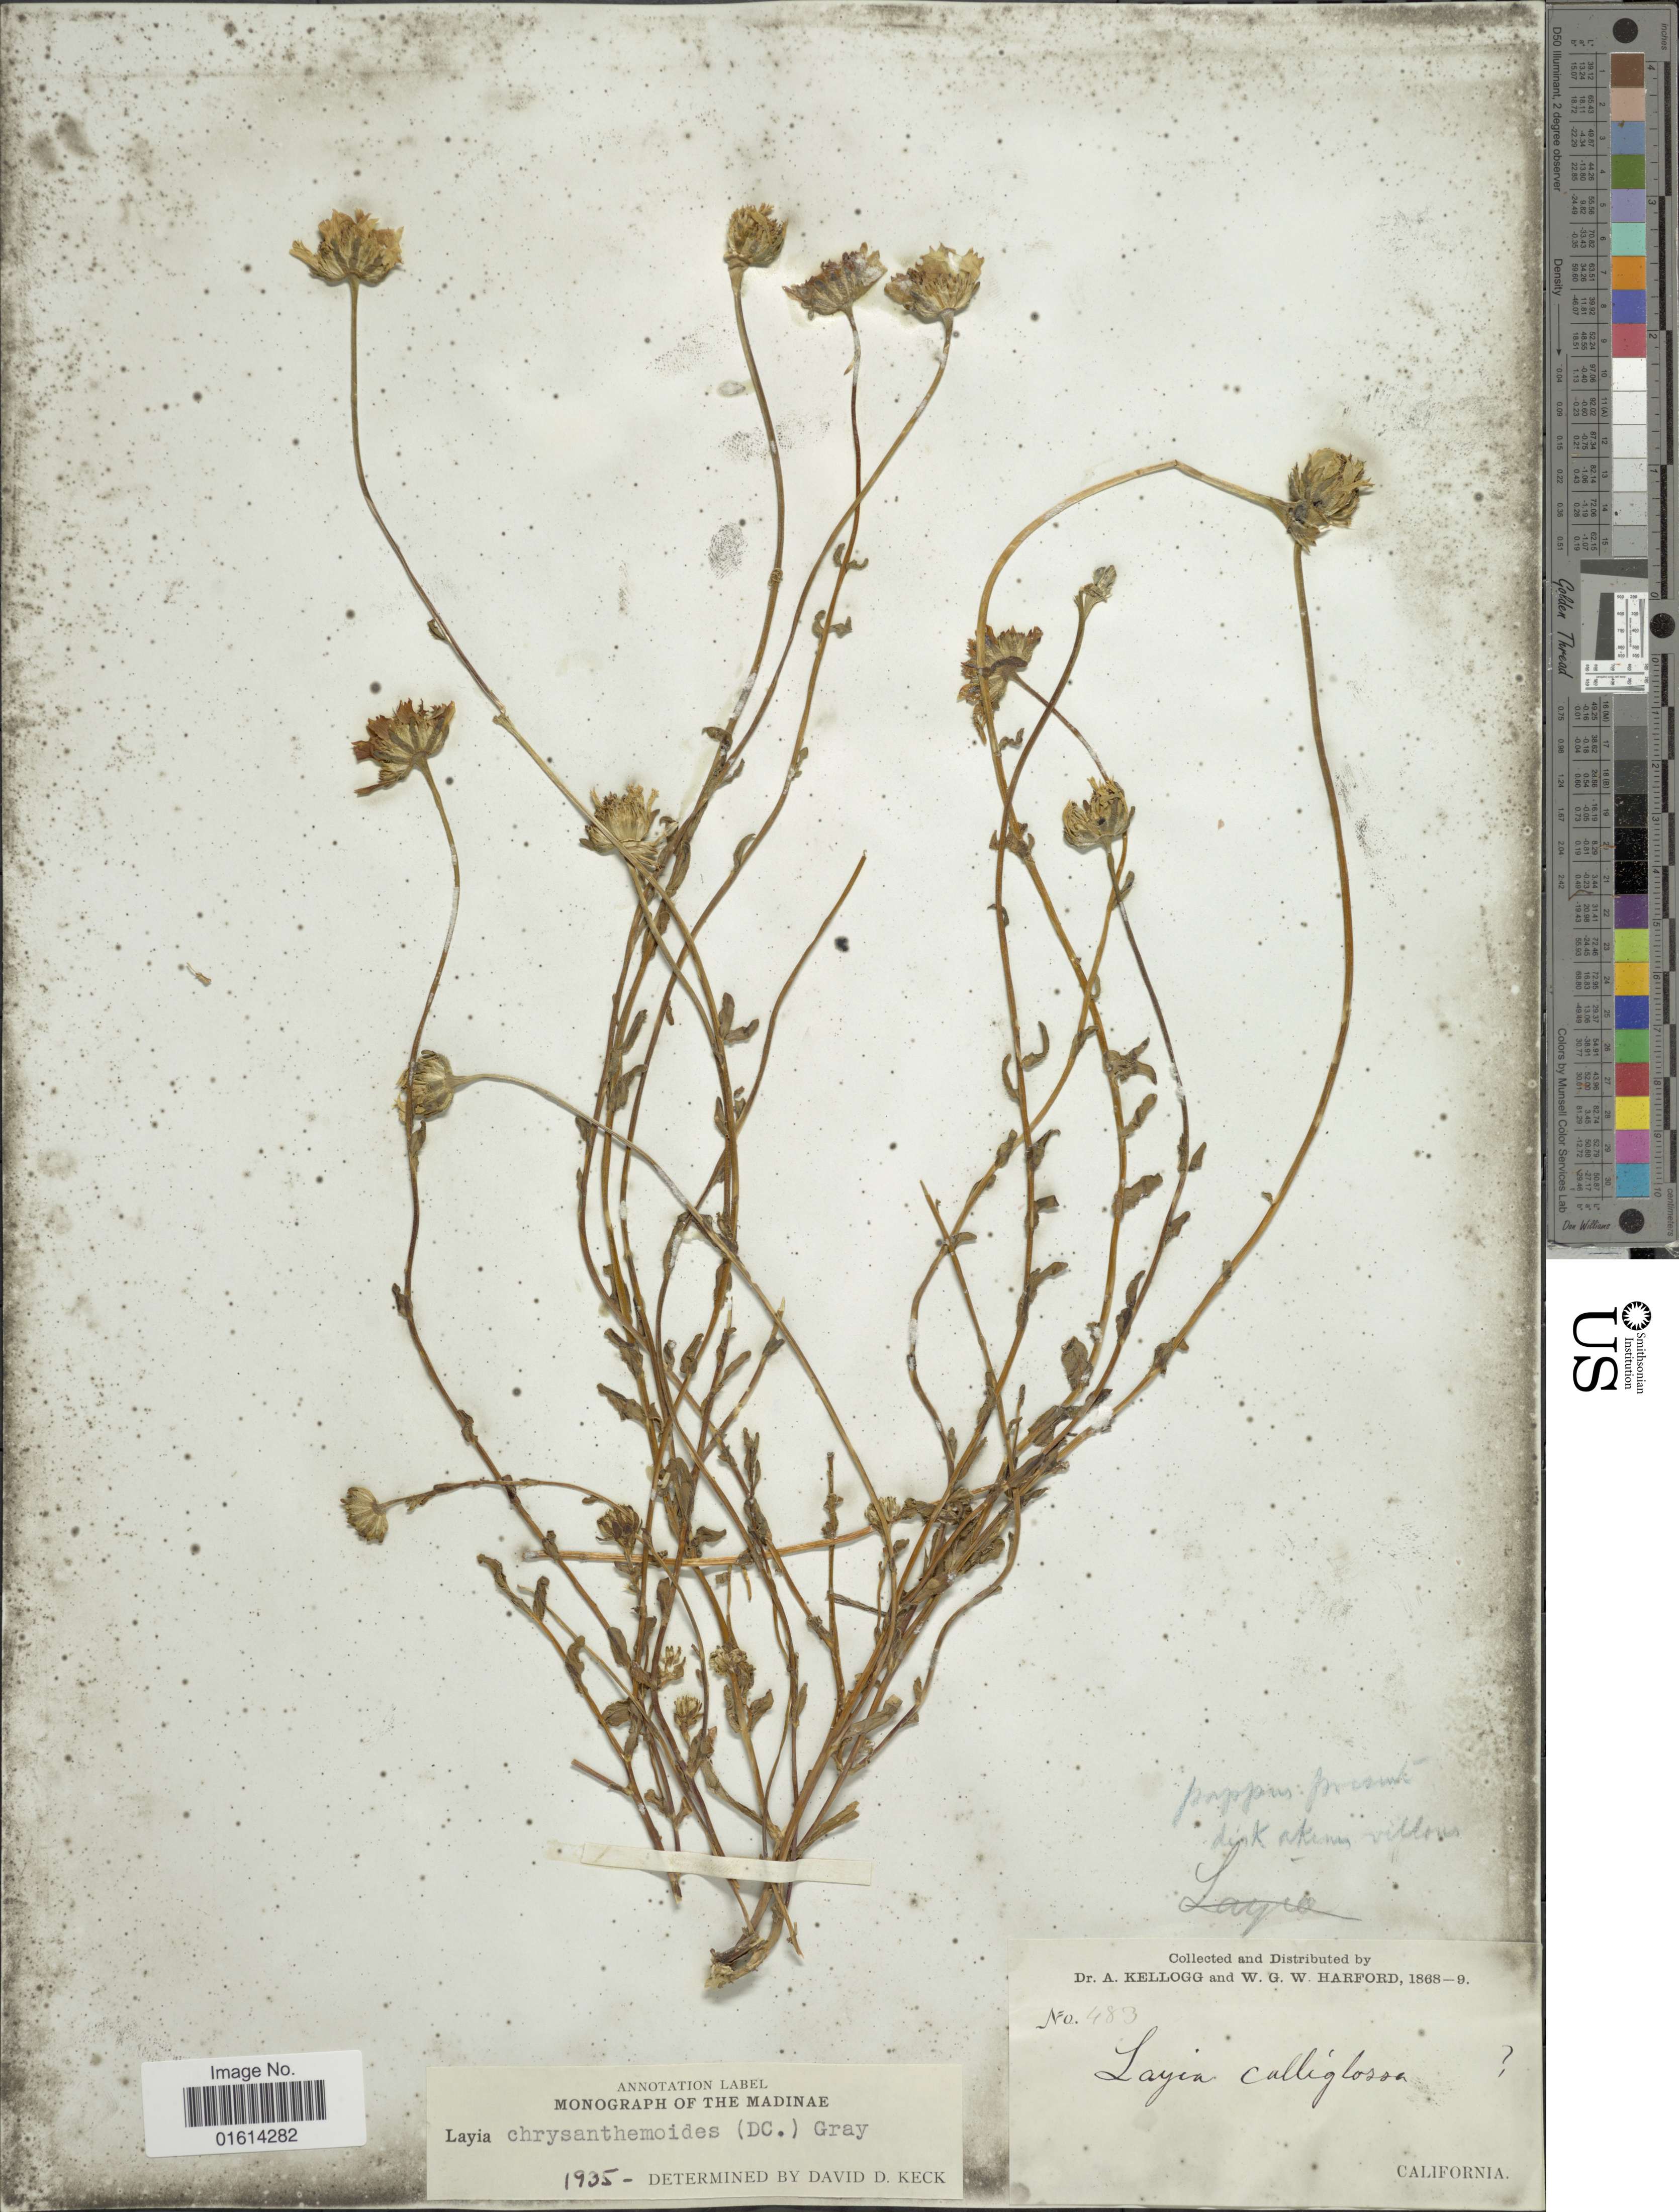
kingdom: Plantae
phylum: Tracheophyta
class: Magnoliopsida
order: Asterales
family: Asteraceae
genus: Layia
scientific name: Layia chrysanthemoides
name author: (DC.) A. Gray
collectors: A. Kellogg & W. G. W. Harford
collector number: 483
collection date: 1868/1869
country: United States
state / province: California